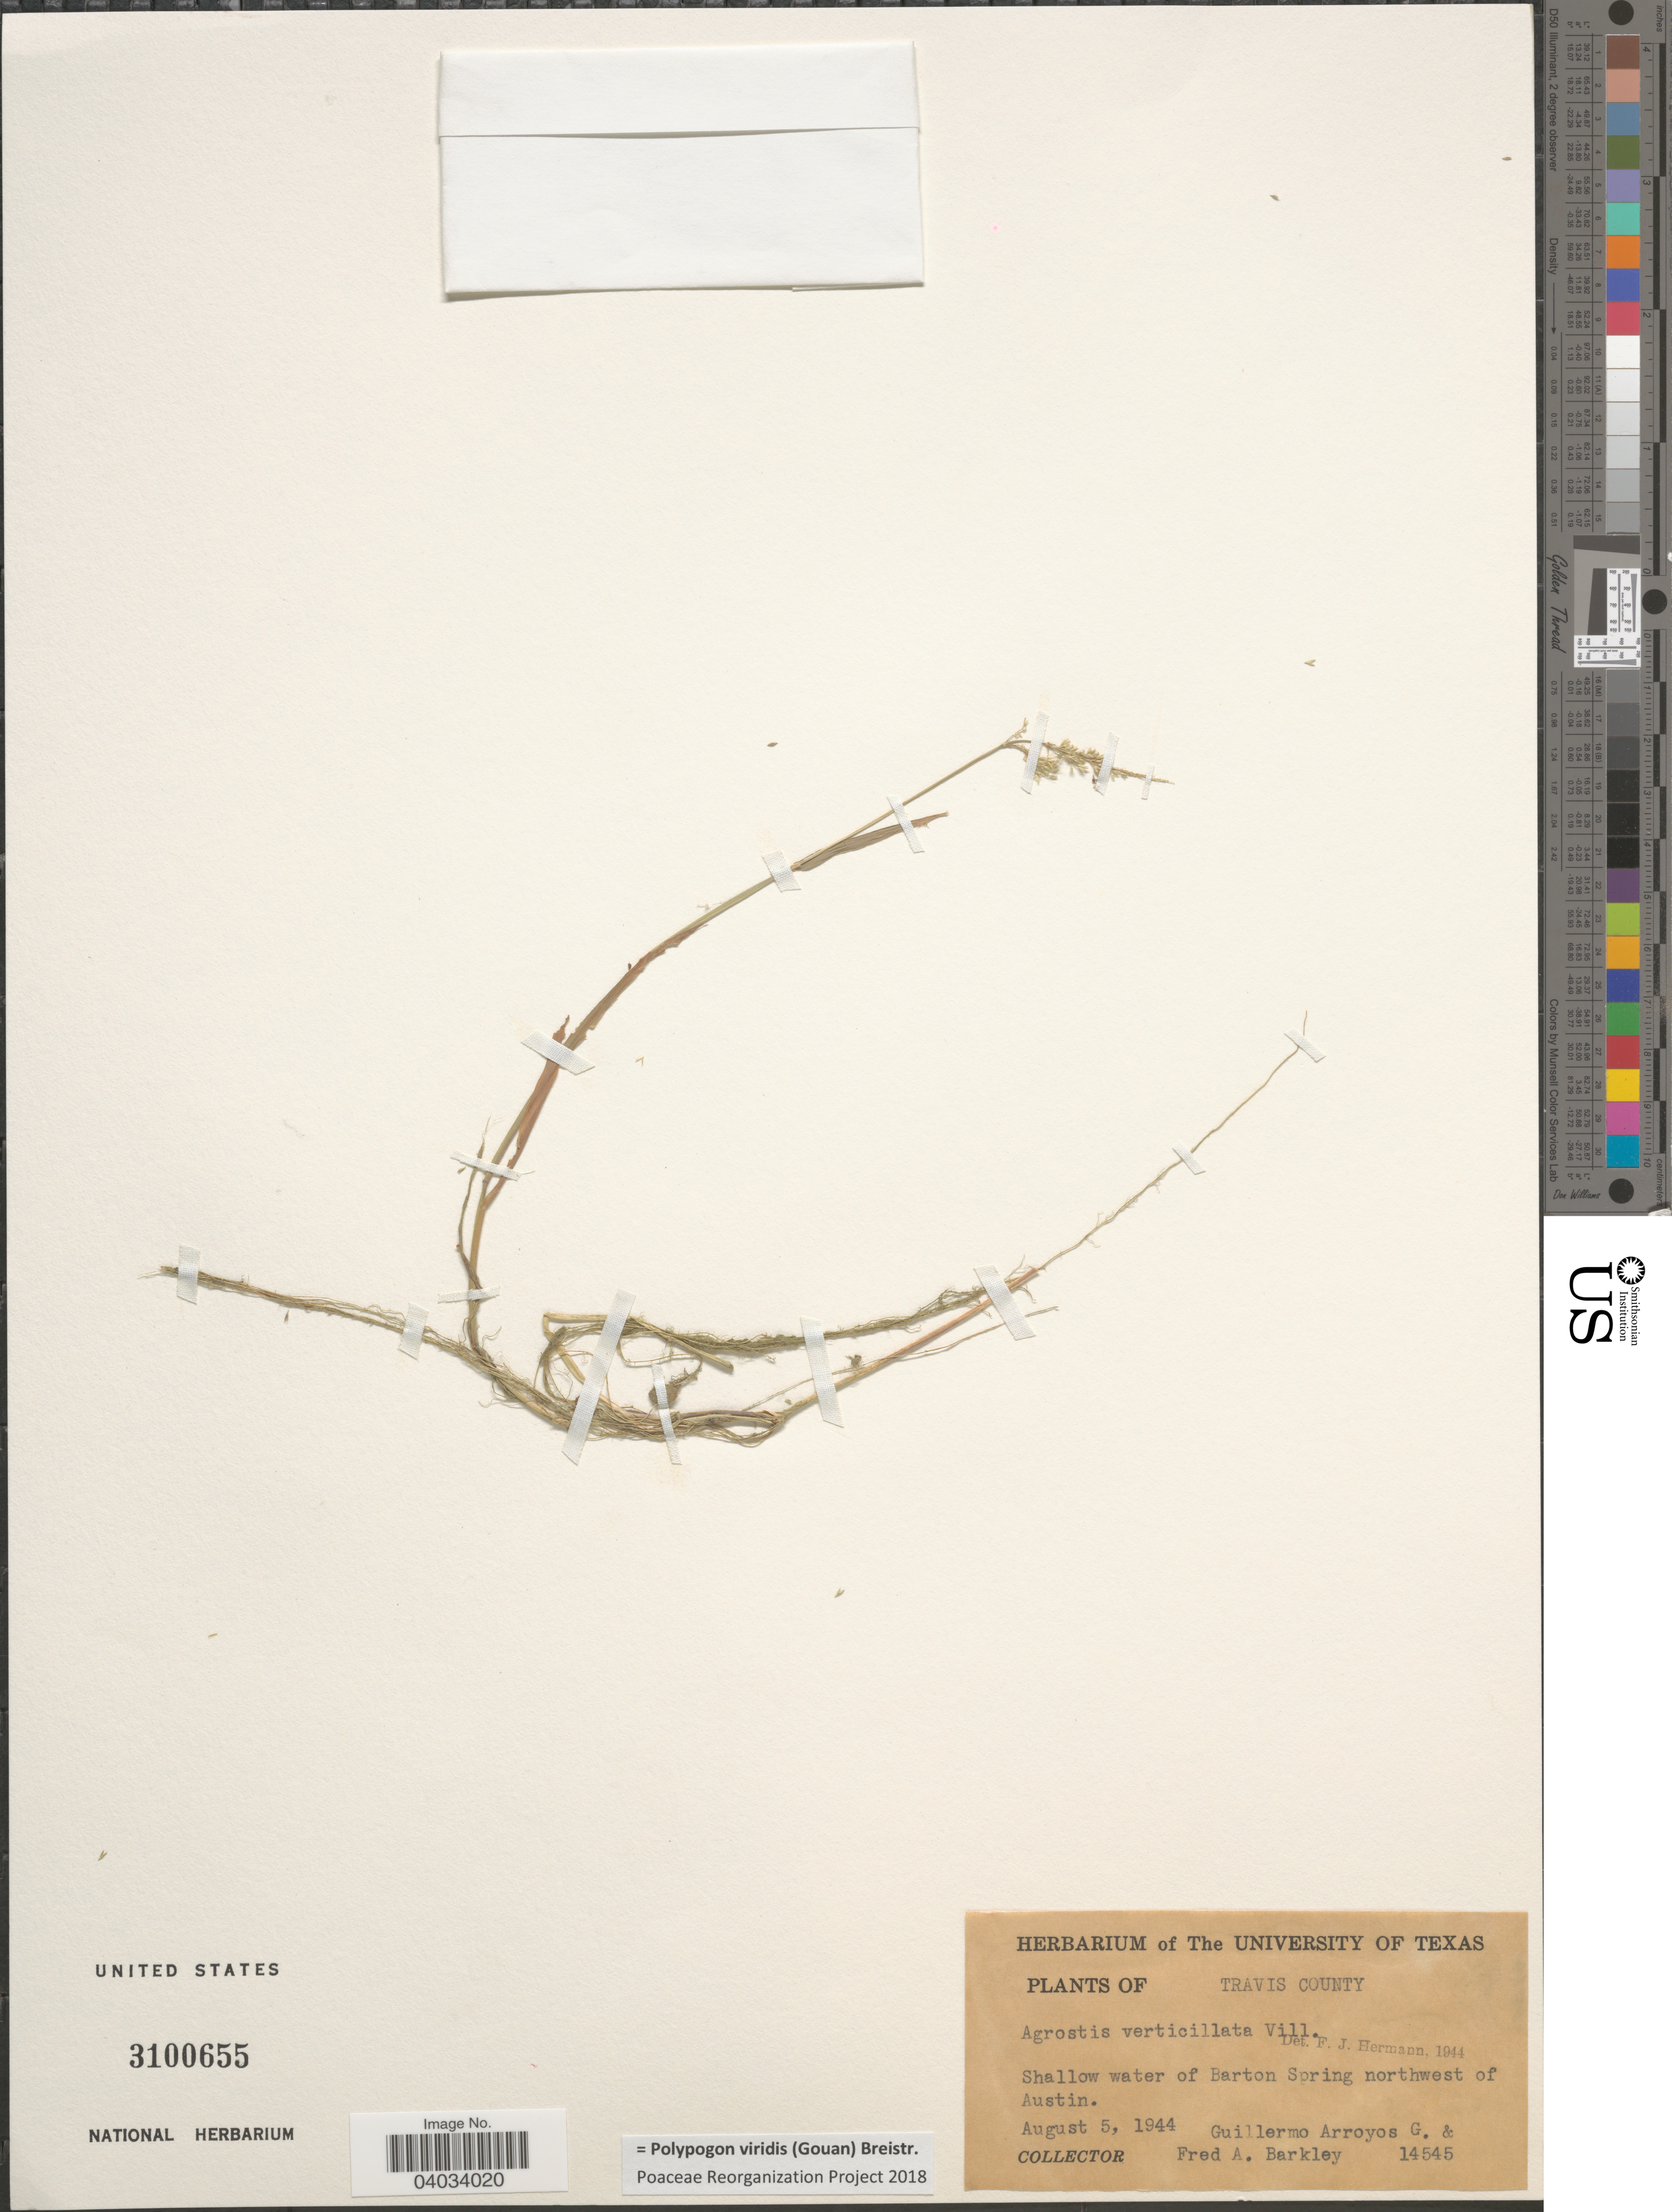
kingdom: Plantae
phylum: Tracheophyta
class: Liliopsida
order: Poales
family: Poaceae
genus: Polypogon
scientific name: Polypogon viridis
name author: (Gouan) Breistroffer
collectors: G. Arroyos & F. A. Barkley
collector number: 14545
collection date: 1944-08-05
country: United States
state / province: Texas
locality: Travis County. Shallow water of Barton Spring northwest of Austin.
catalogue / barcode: US 3100655